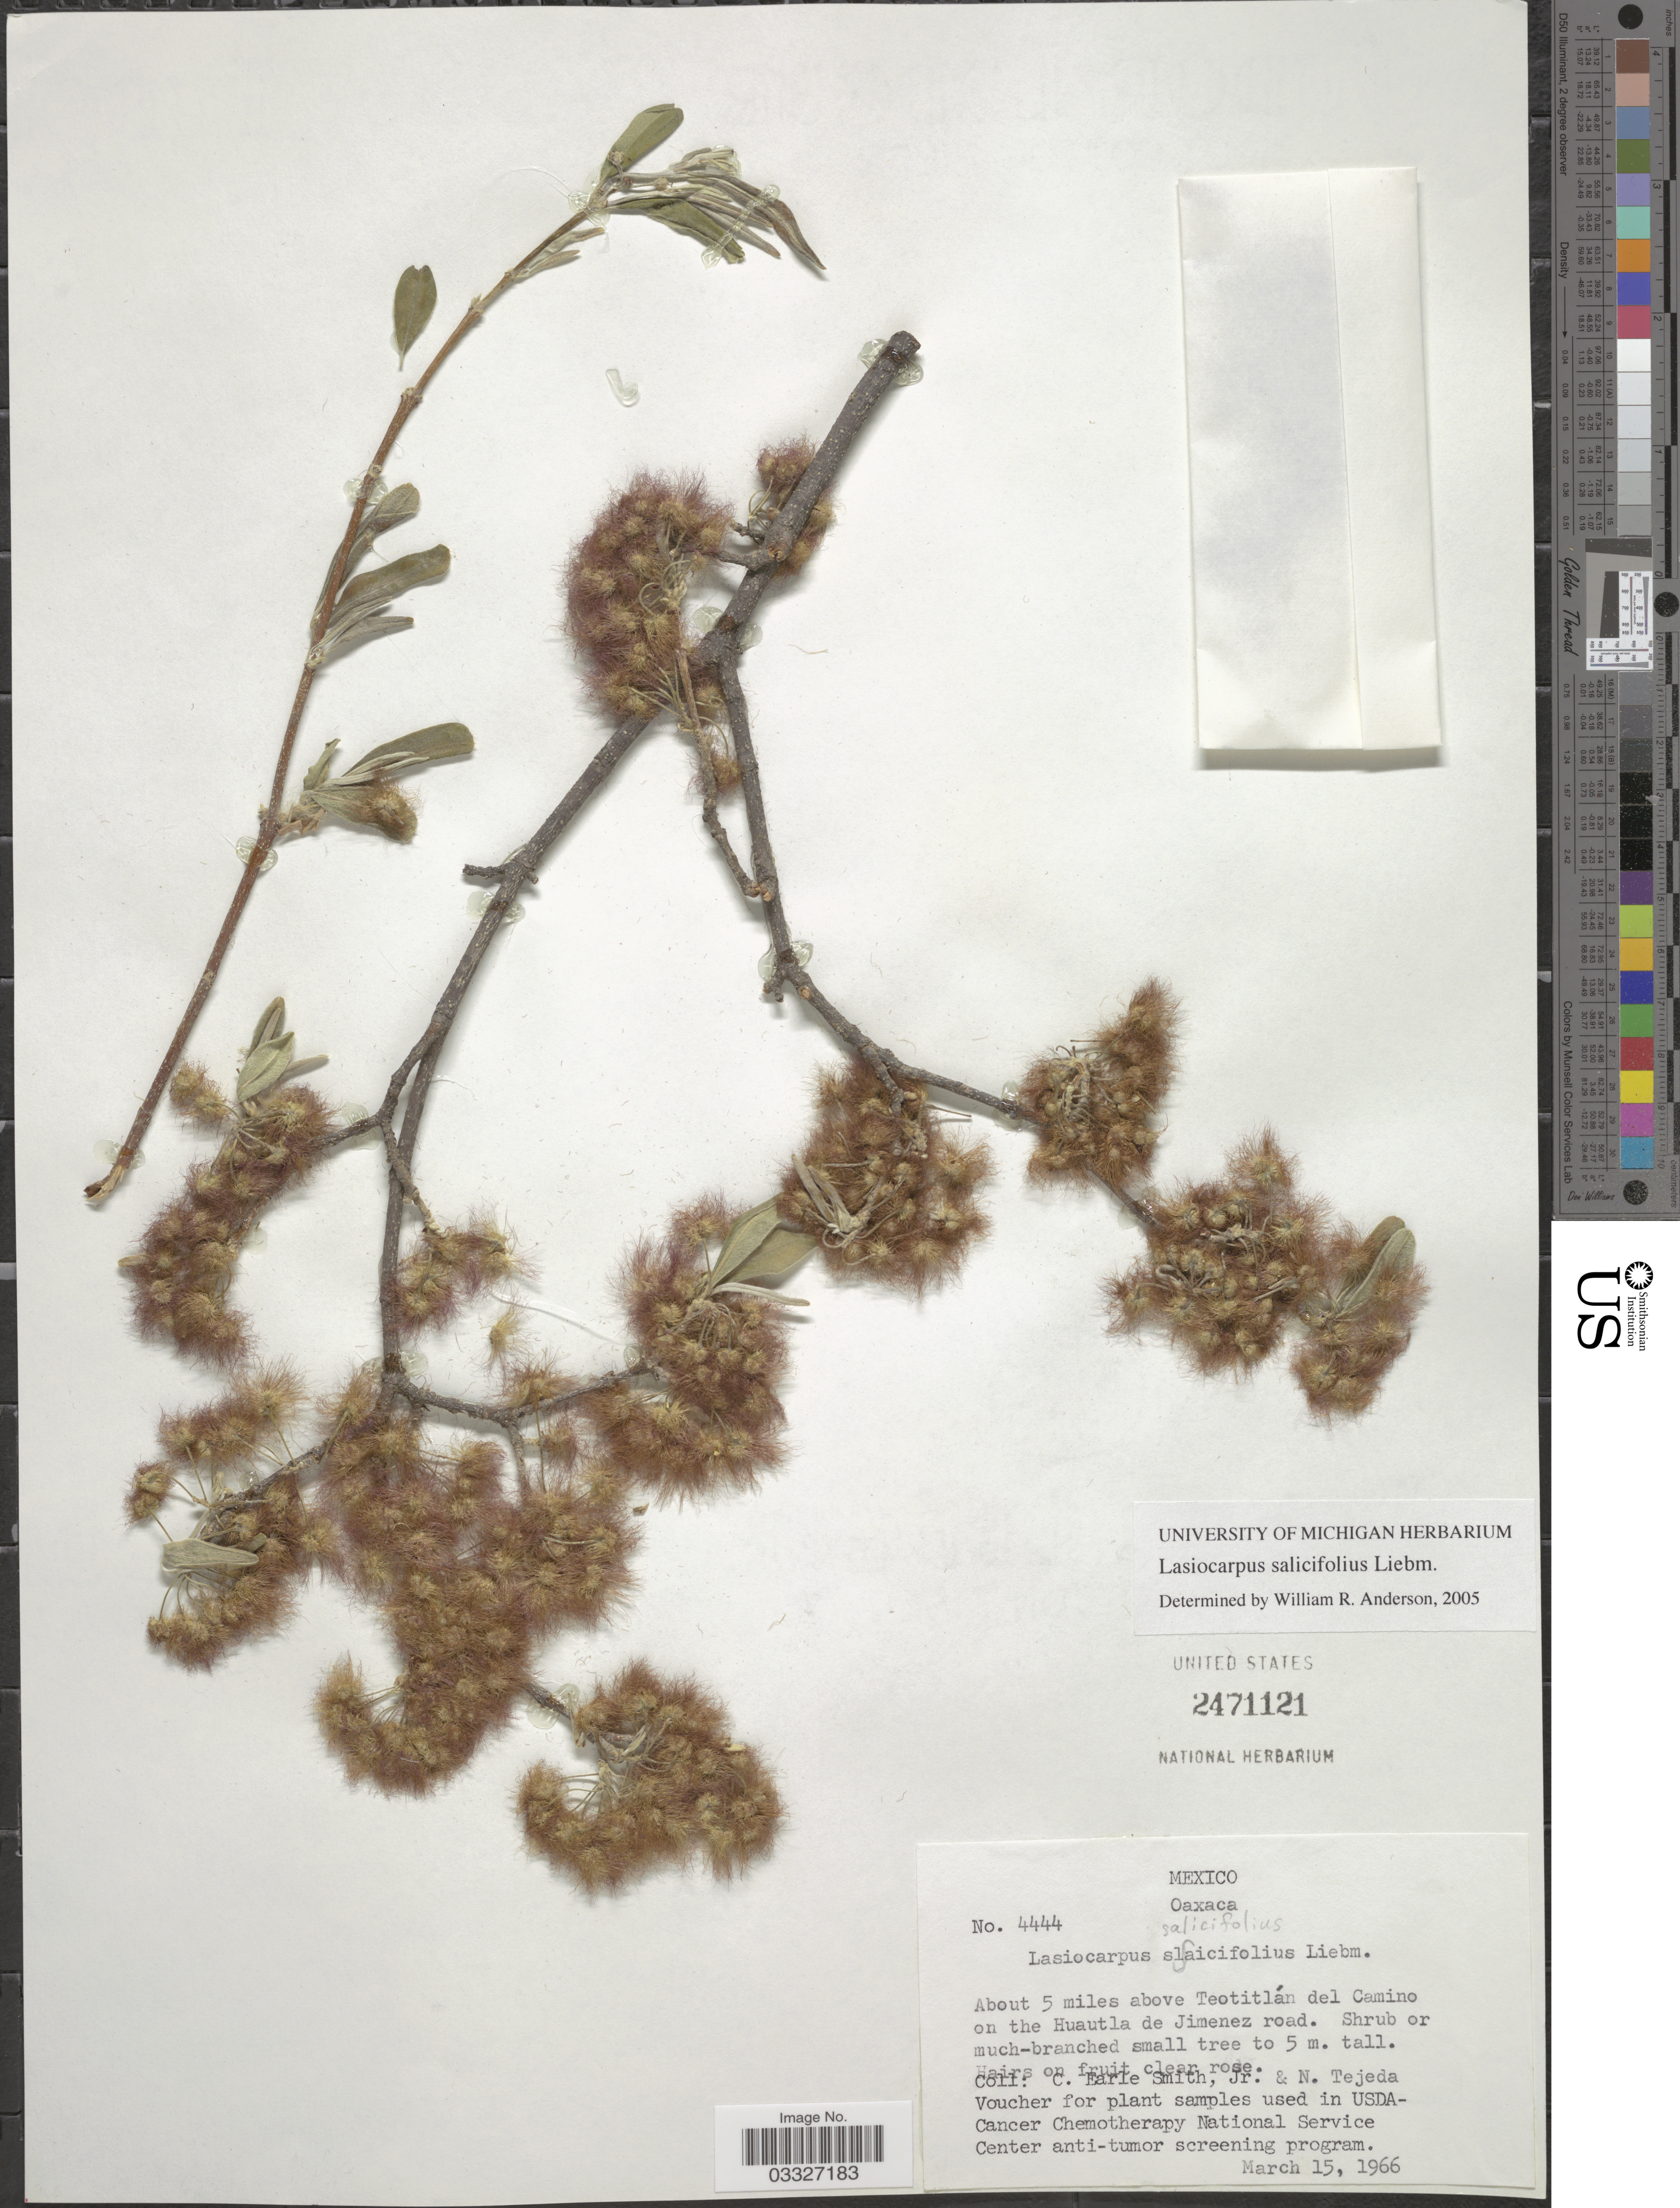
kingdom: Plantae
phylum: Tracheophyta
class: Magnoliopsida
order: Malpighiales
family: Malpighiaceae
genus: Lasiocarpus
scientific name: Lasiocarpus salicifolius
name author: Liebm.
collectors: C. E. Smith Jr. & N. Tejeda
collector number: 4444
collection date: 1966-03-15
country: Mexico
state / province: Oaxaca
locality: About 5 miles above Teotitlán del Camino on the Huautla de Jimenez road.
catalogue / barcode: US 2471121